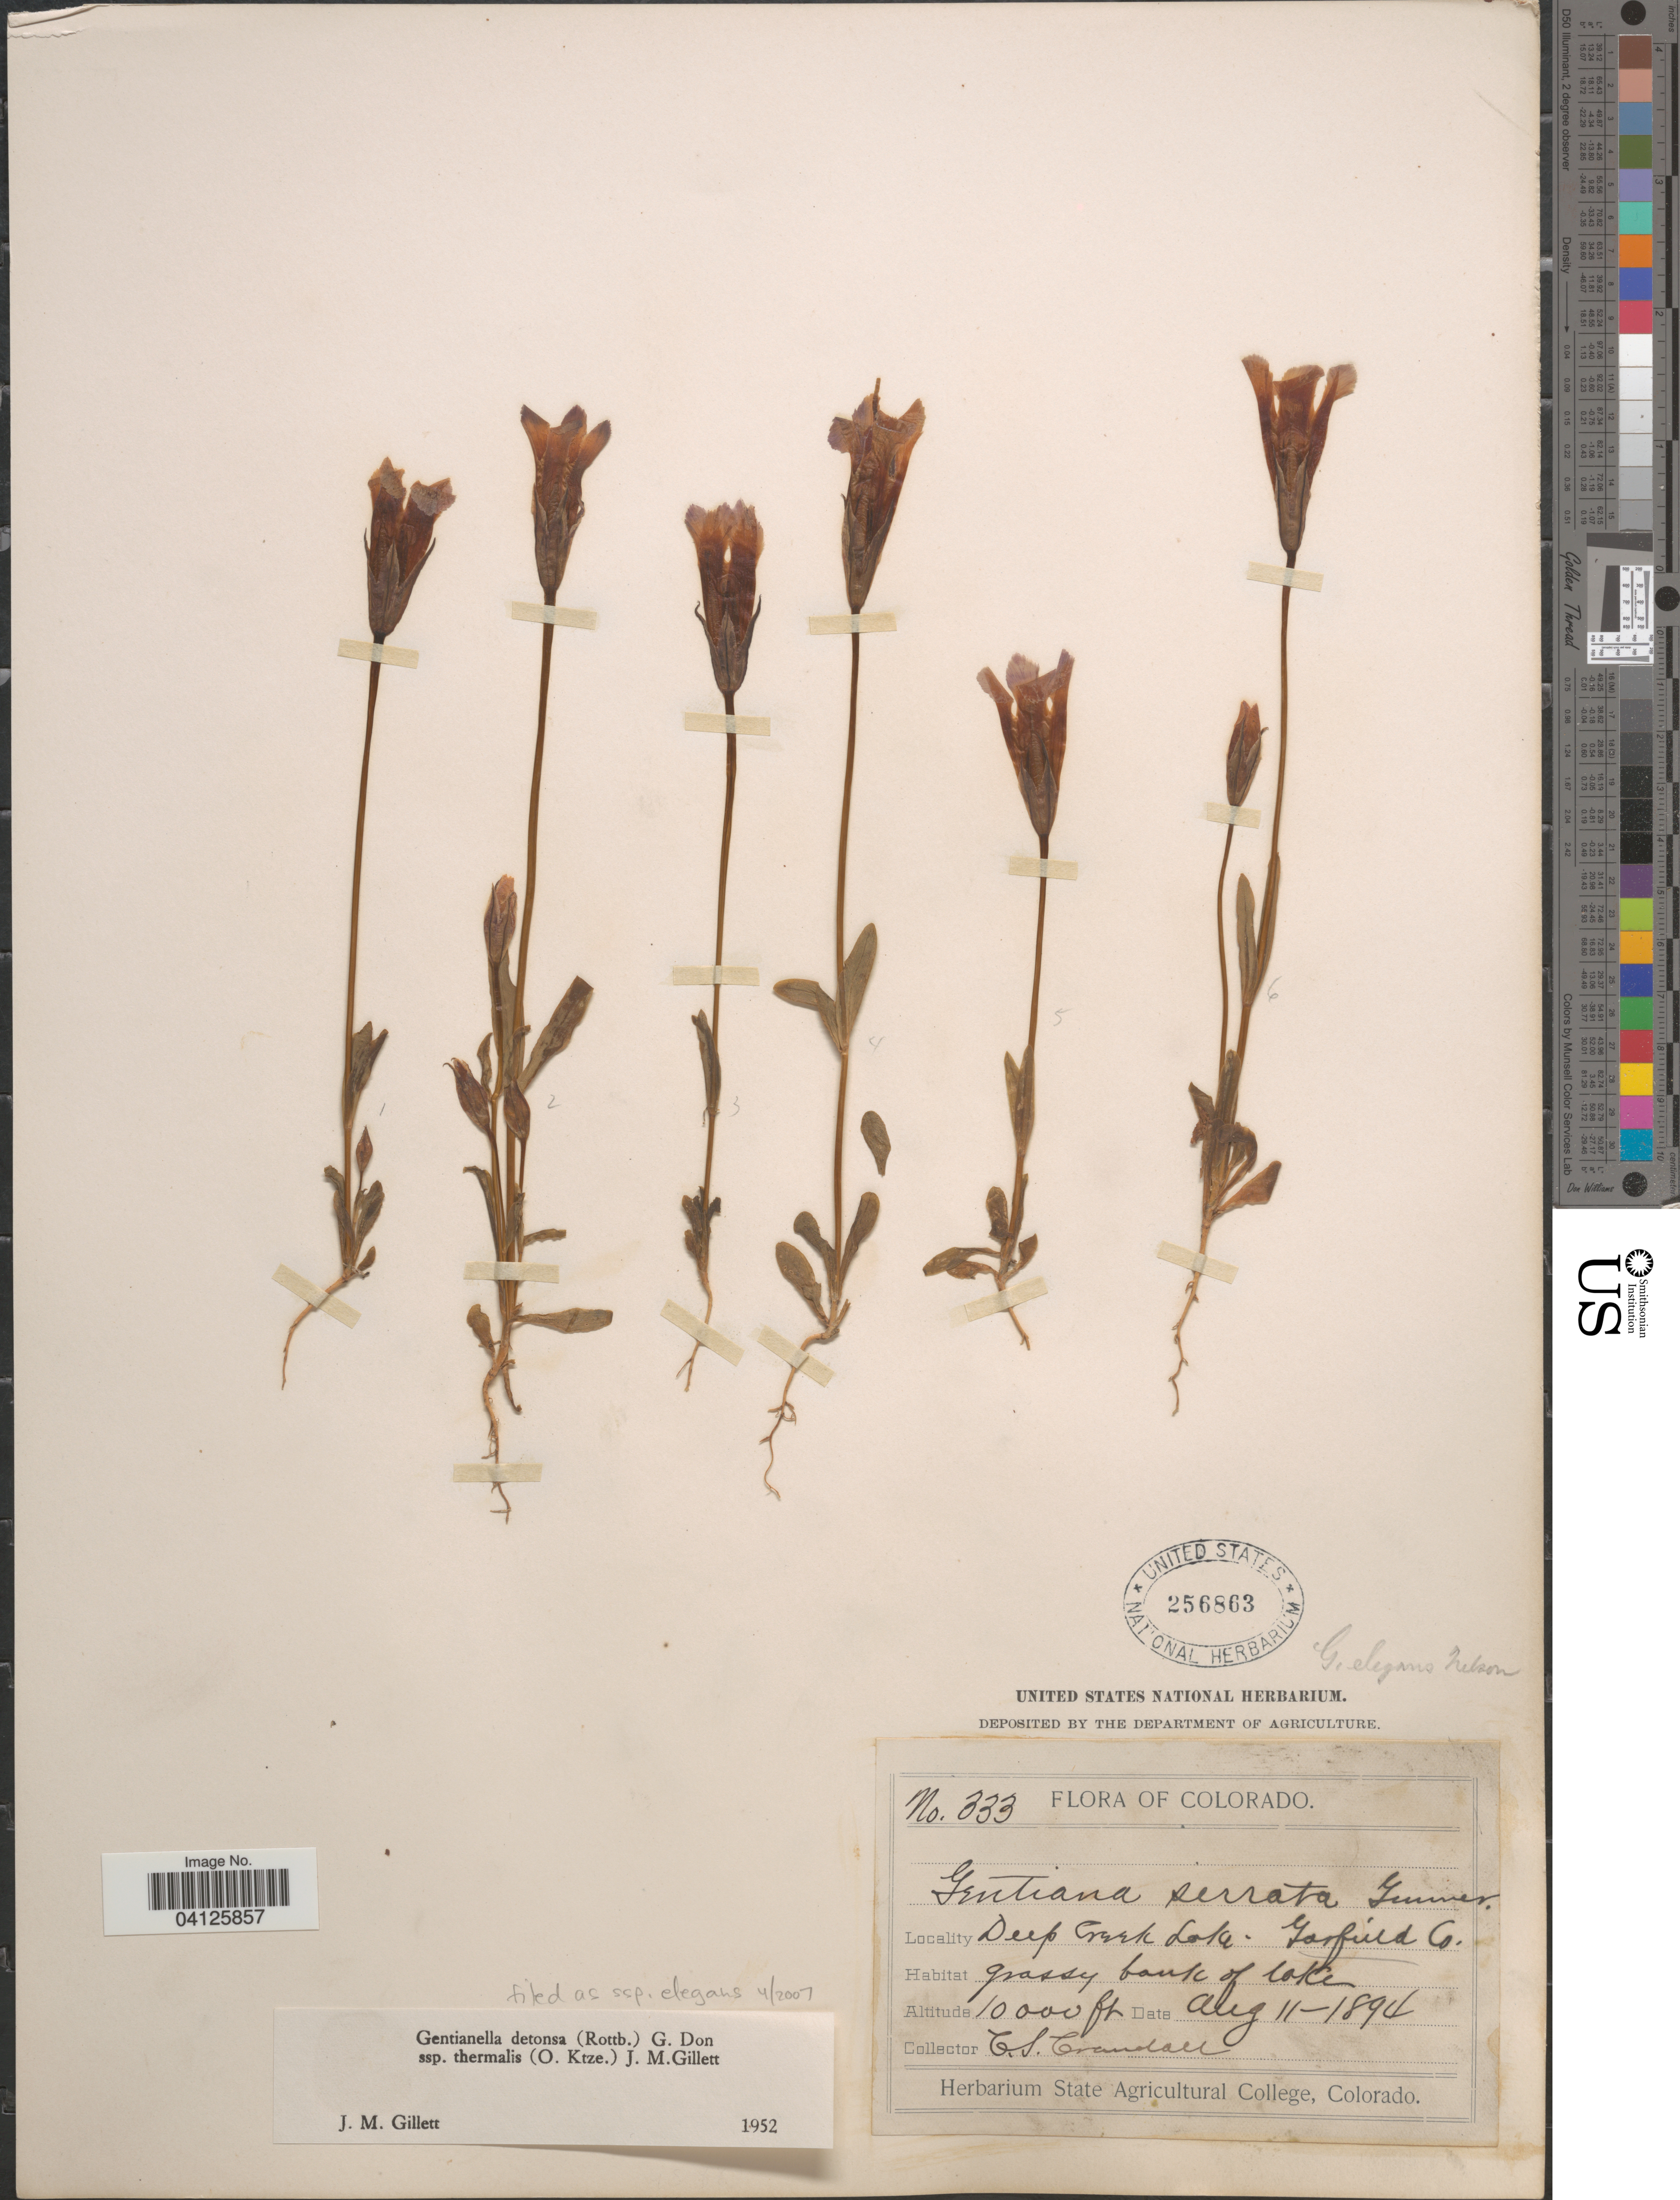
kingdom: Plantae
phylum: Tracheophyta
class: Magnoliopsida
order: Gentianales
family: Gentianaceae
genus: Gentianella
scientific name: Gentianella detonsa subsp. elegans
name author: (A. Gray) J.M. Gillett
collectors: C. Crandall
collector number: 333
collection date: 1894-08-11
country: United States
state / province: Colorado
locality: Deep Creek Lake. Garfield Co.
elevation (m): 3048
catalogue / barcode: US 256863